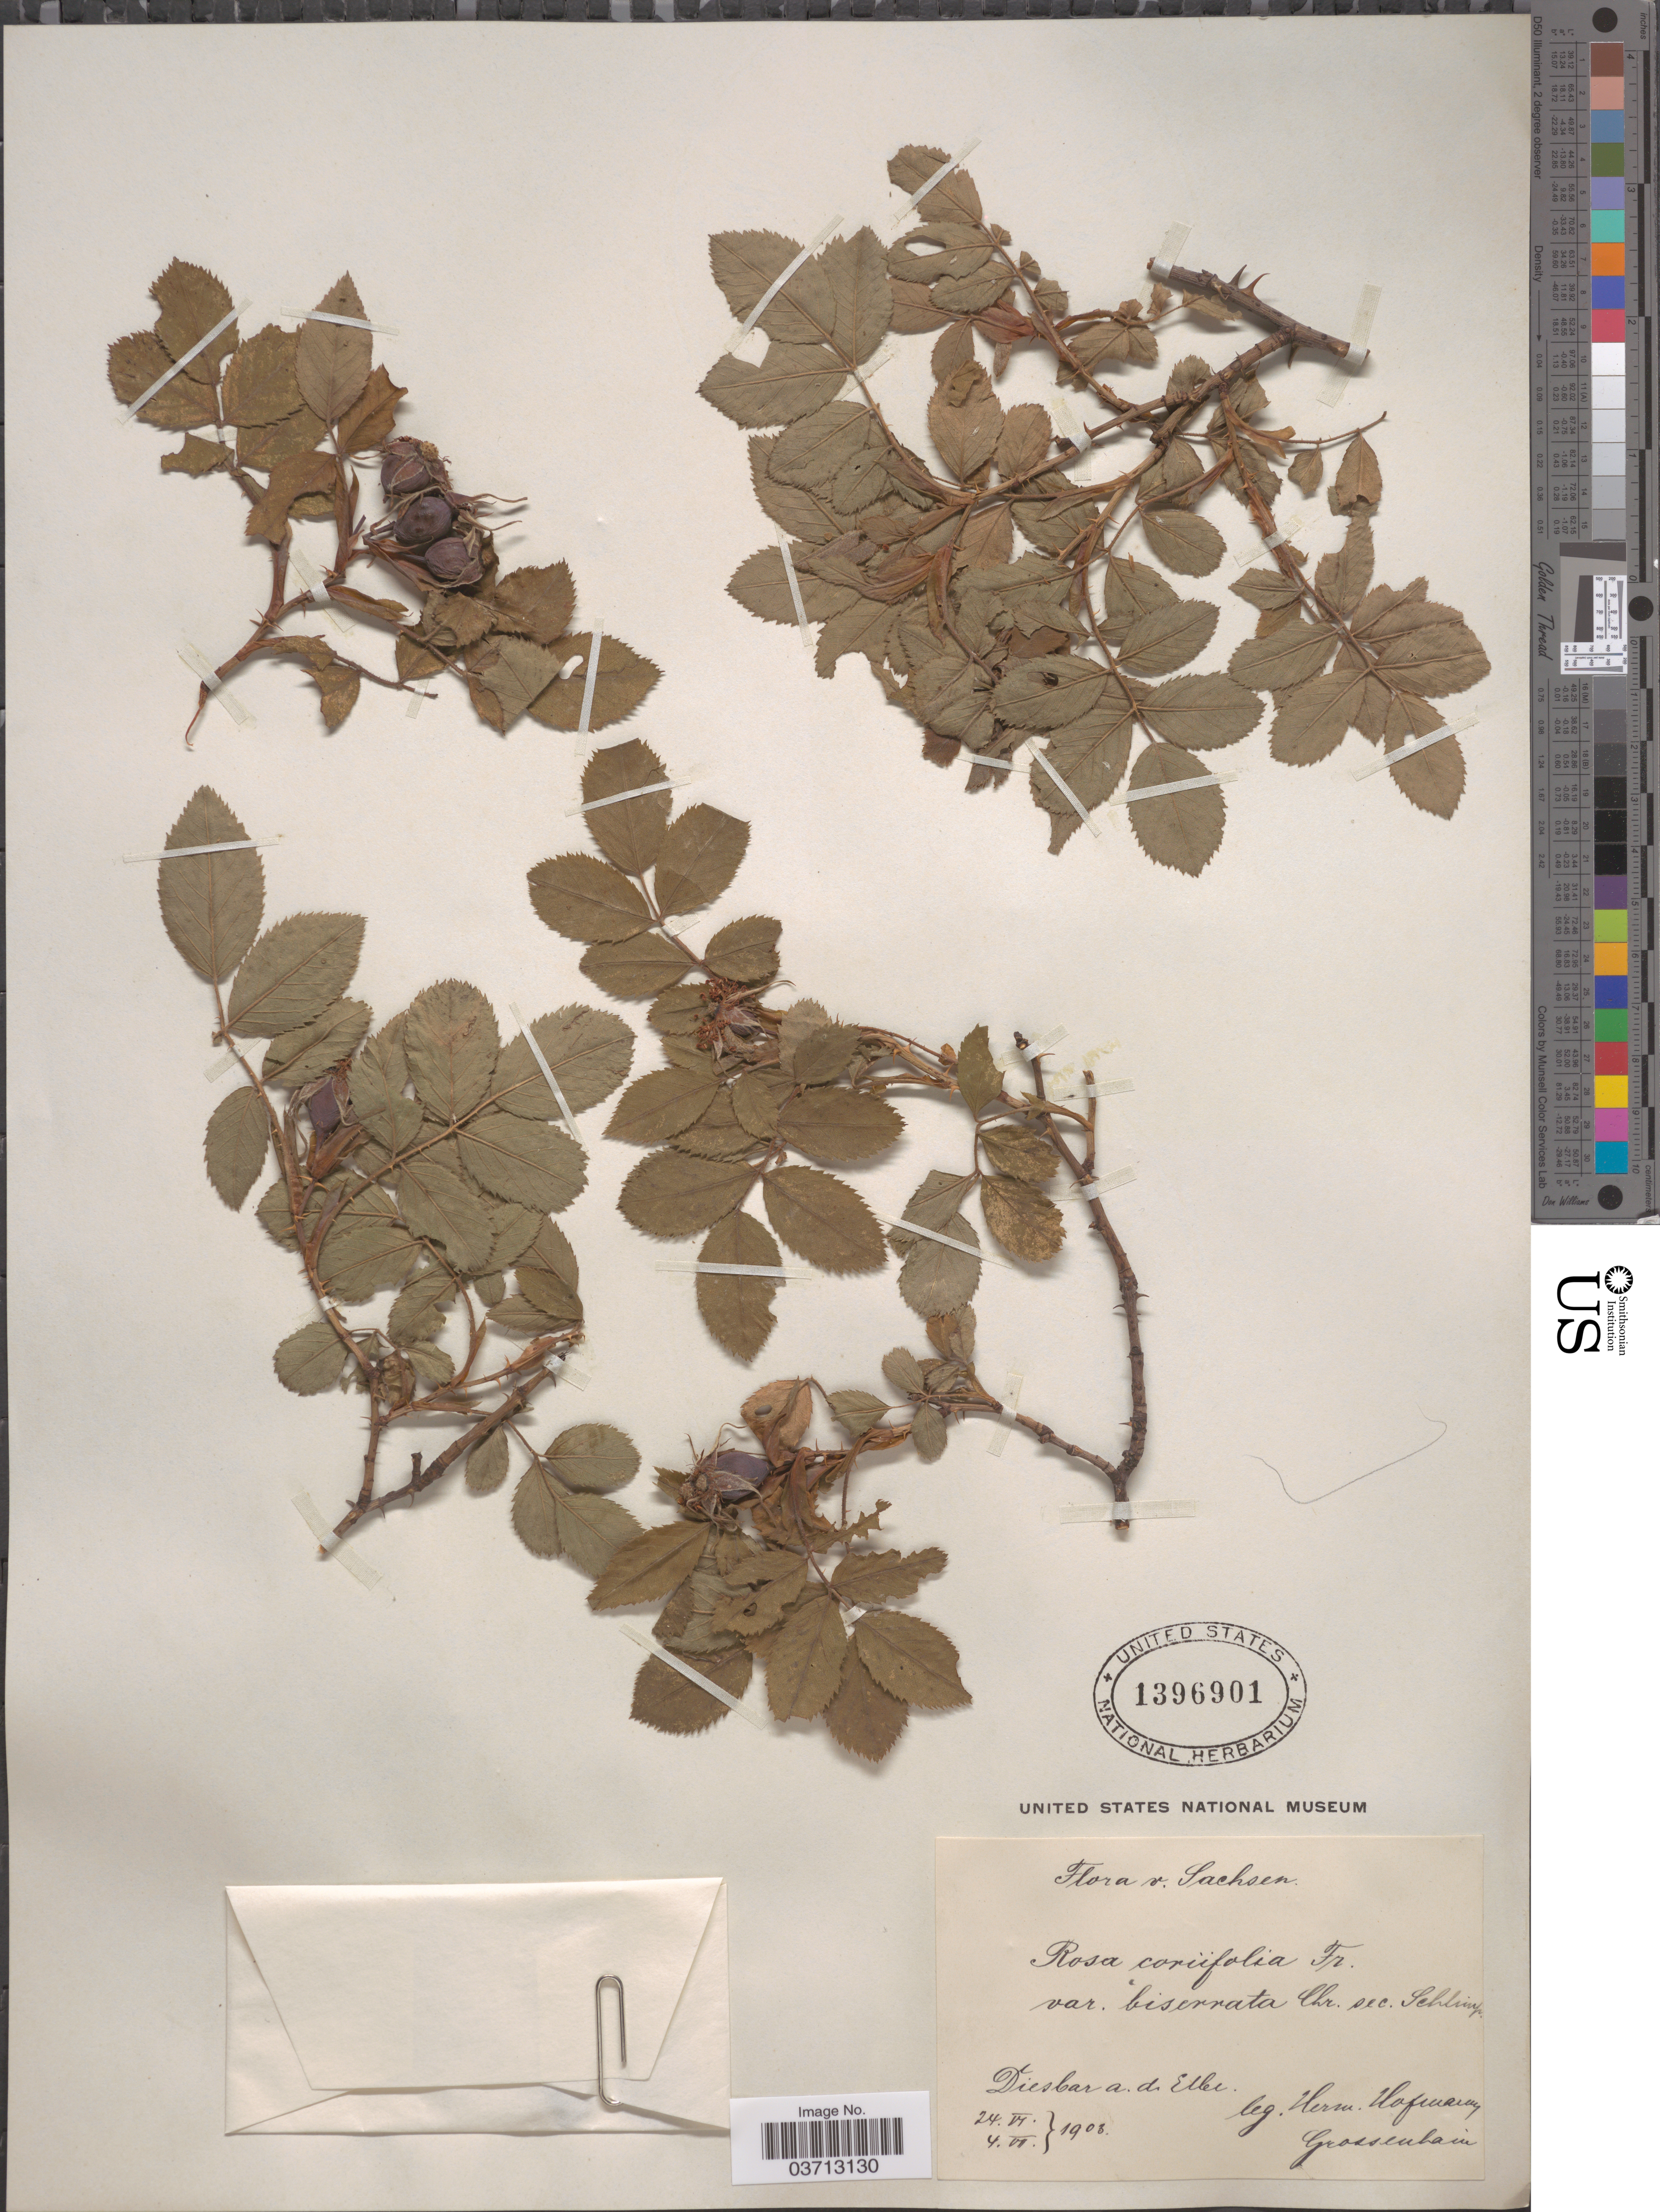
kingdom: Plantae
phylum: Tracheophyta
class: Magnoliopsida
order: Rosales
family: Rosaceae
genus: Rosa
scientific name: Rosa coriifolia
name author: Fr. a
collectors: H. Hofmann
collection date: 1903-06-24/1903-07-04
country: Germany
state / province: Sachsen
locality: Diesbar a.d. Elbe.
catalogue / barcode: US 1396901